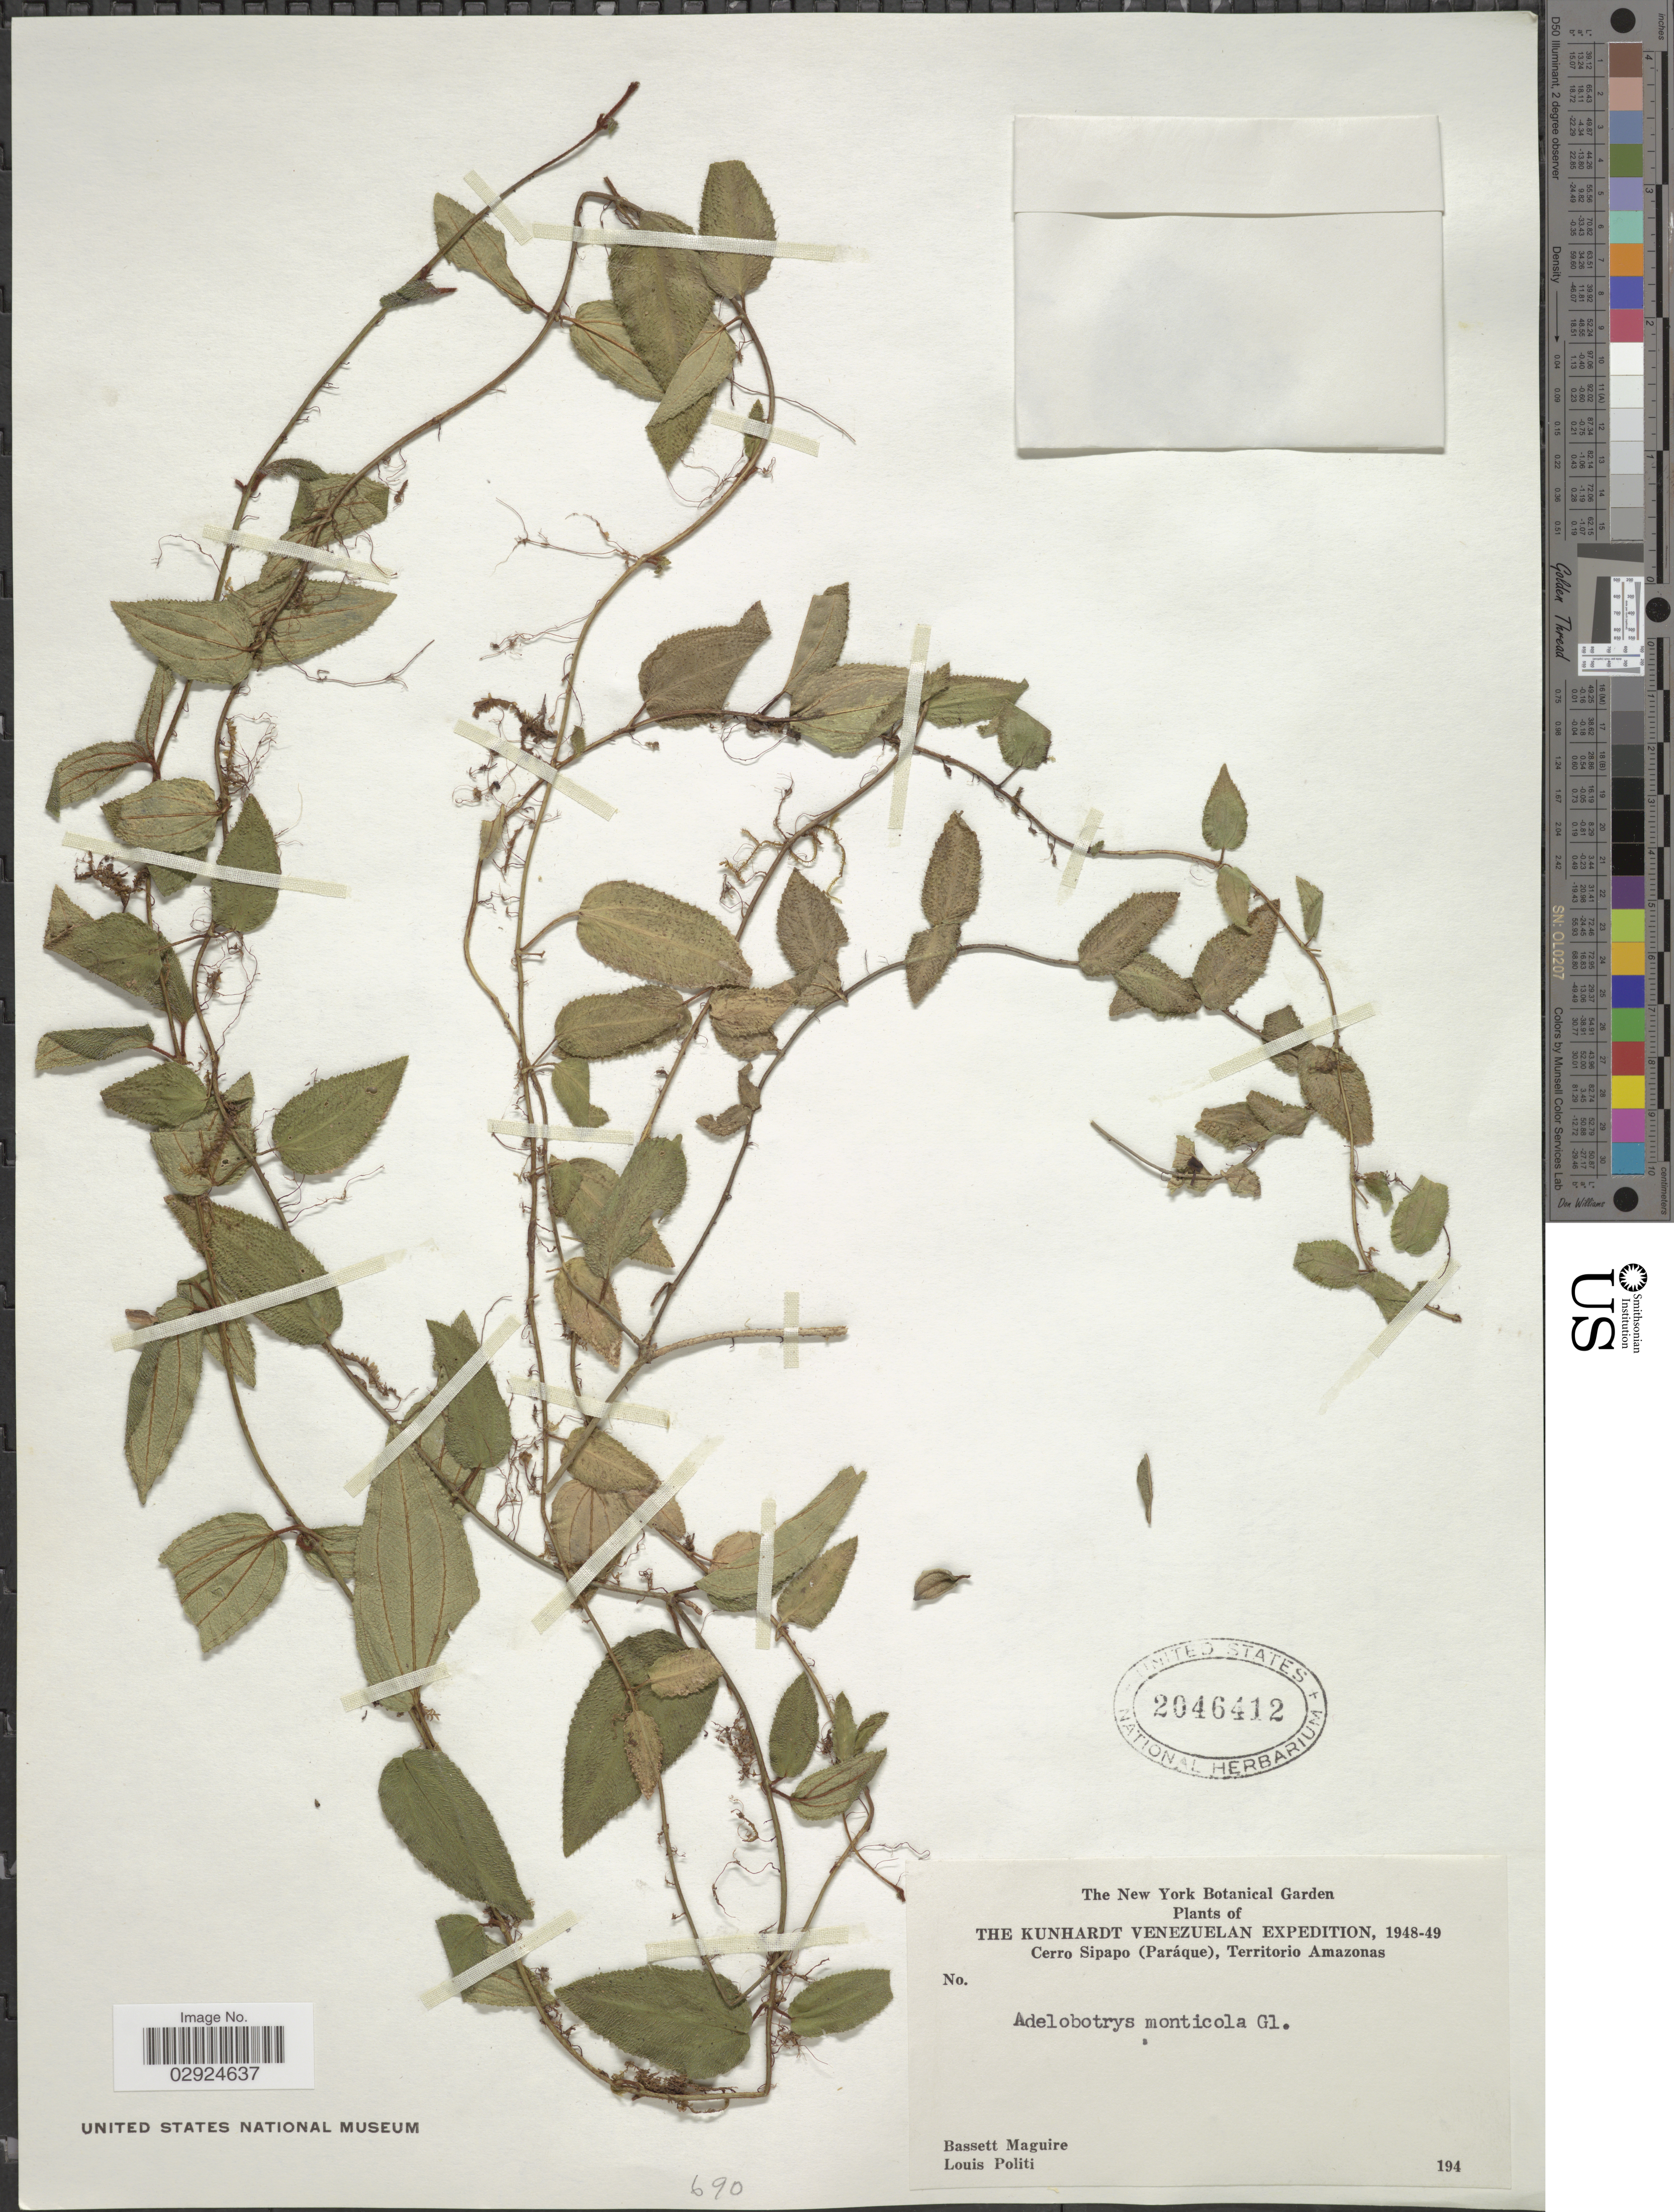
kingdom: Plantae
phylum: Tracheophyta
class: Magnoliopsida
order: Myrtales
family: Melastomataceae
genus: Adelobotrys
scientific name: Adelobotrys monticola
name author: Gleason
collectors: B. Maguire & L. Politi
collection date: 1948/1949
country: Venezuela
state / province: Amazonas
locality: Cerro Sipapo (Paráque), Territorio Amazonas.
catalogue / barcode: US 2046412